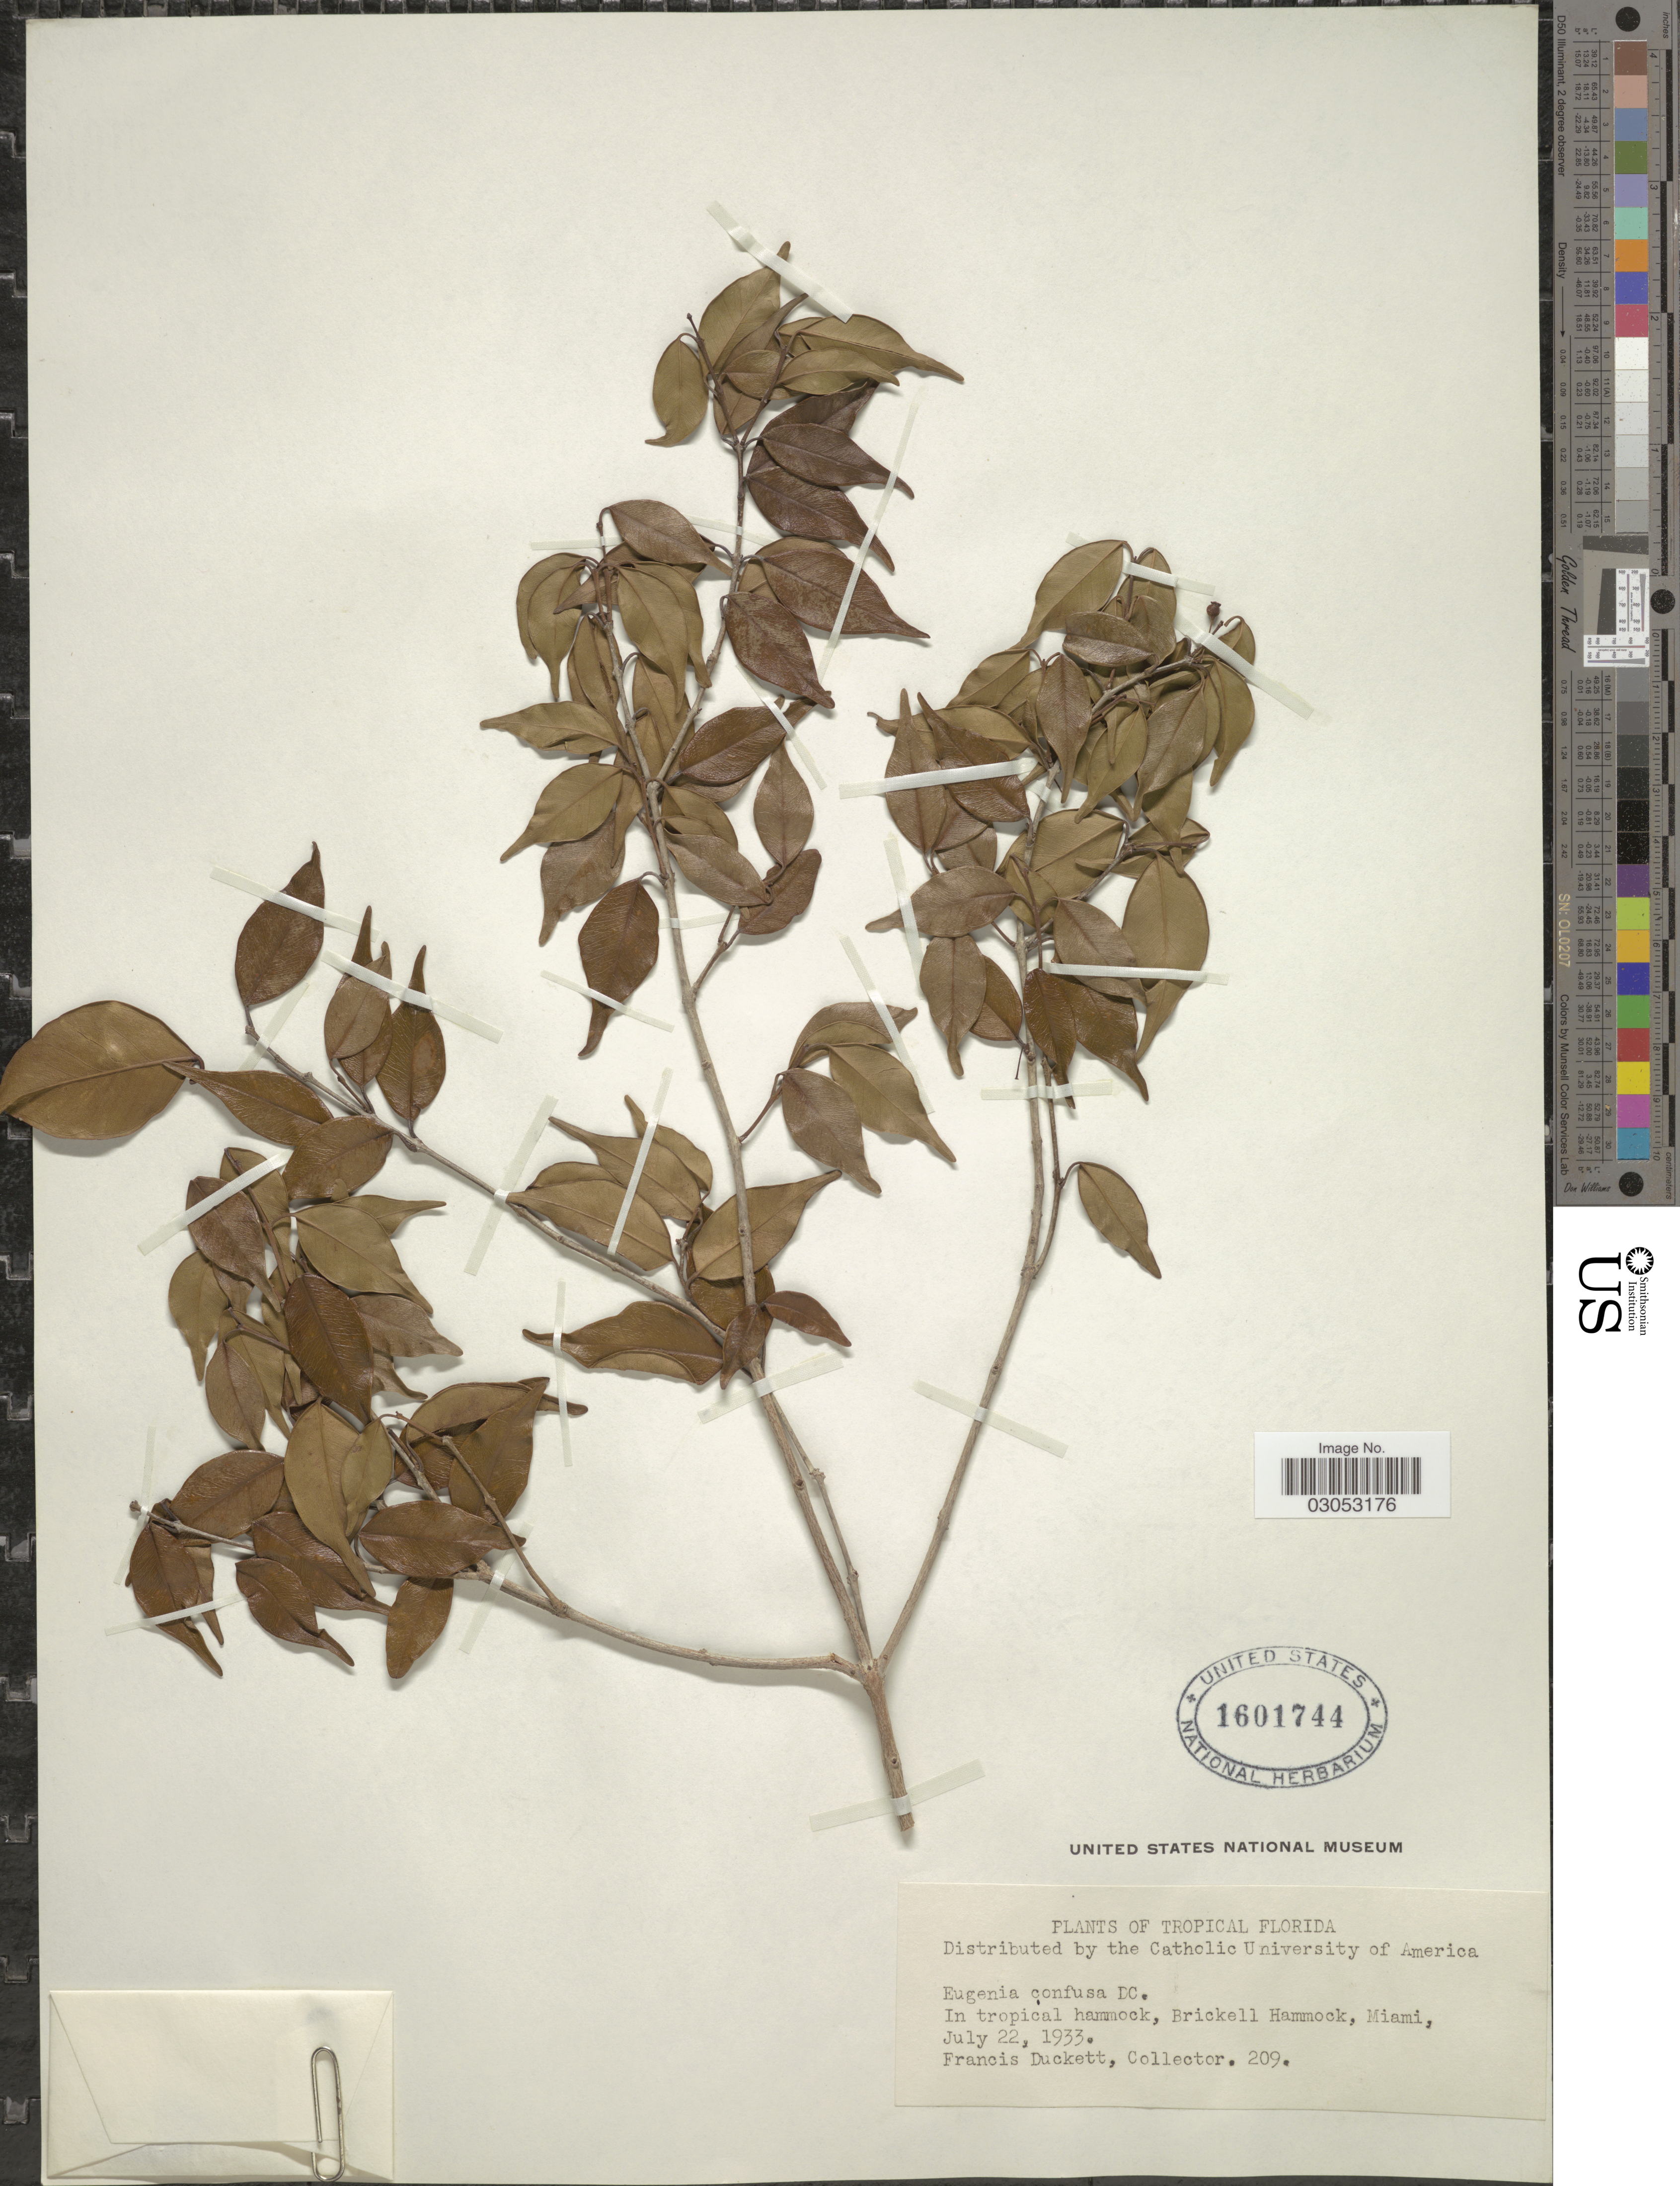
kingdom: Plantae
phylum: Tracheophyta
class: Magnoliopsida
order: Myrtales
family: Myrtaceae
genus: Eugenia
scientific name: Eugenia confusa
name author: DC.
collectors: F. Duckett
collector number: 209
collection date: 1933-07-22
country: United States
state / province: Florida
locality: Tropical Florida, In tropical hammock, Brickell Hammock, Miami.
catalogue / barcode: US 1601744